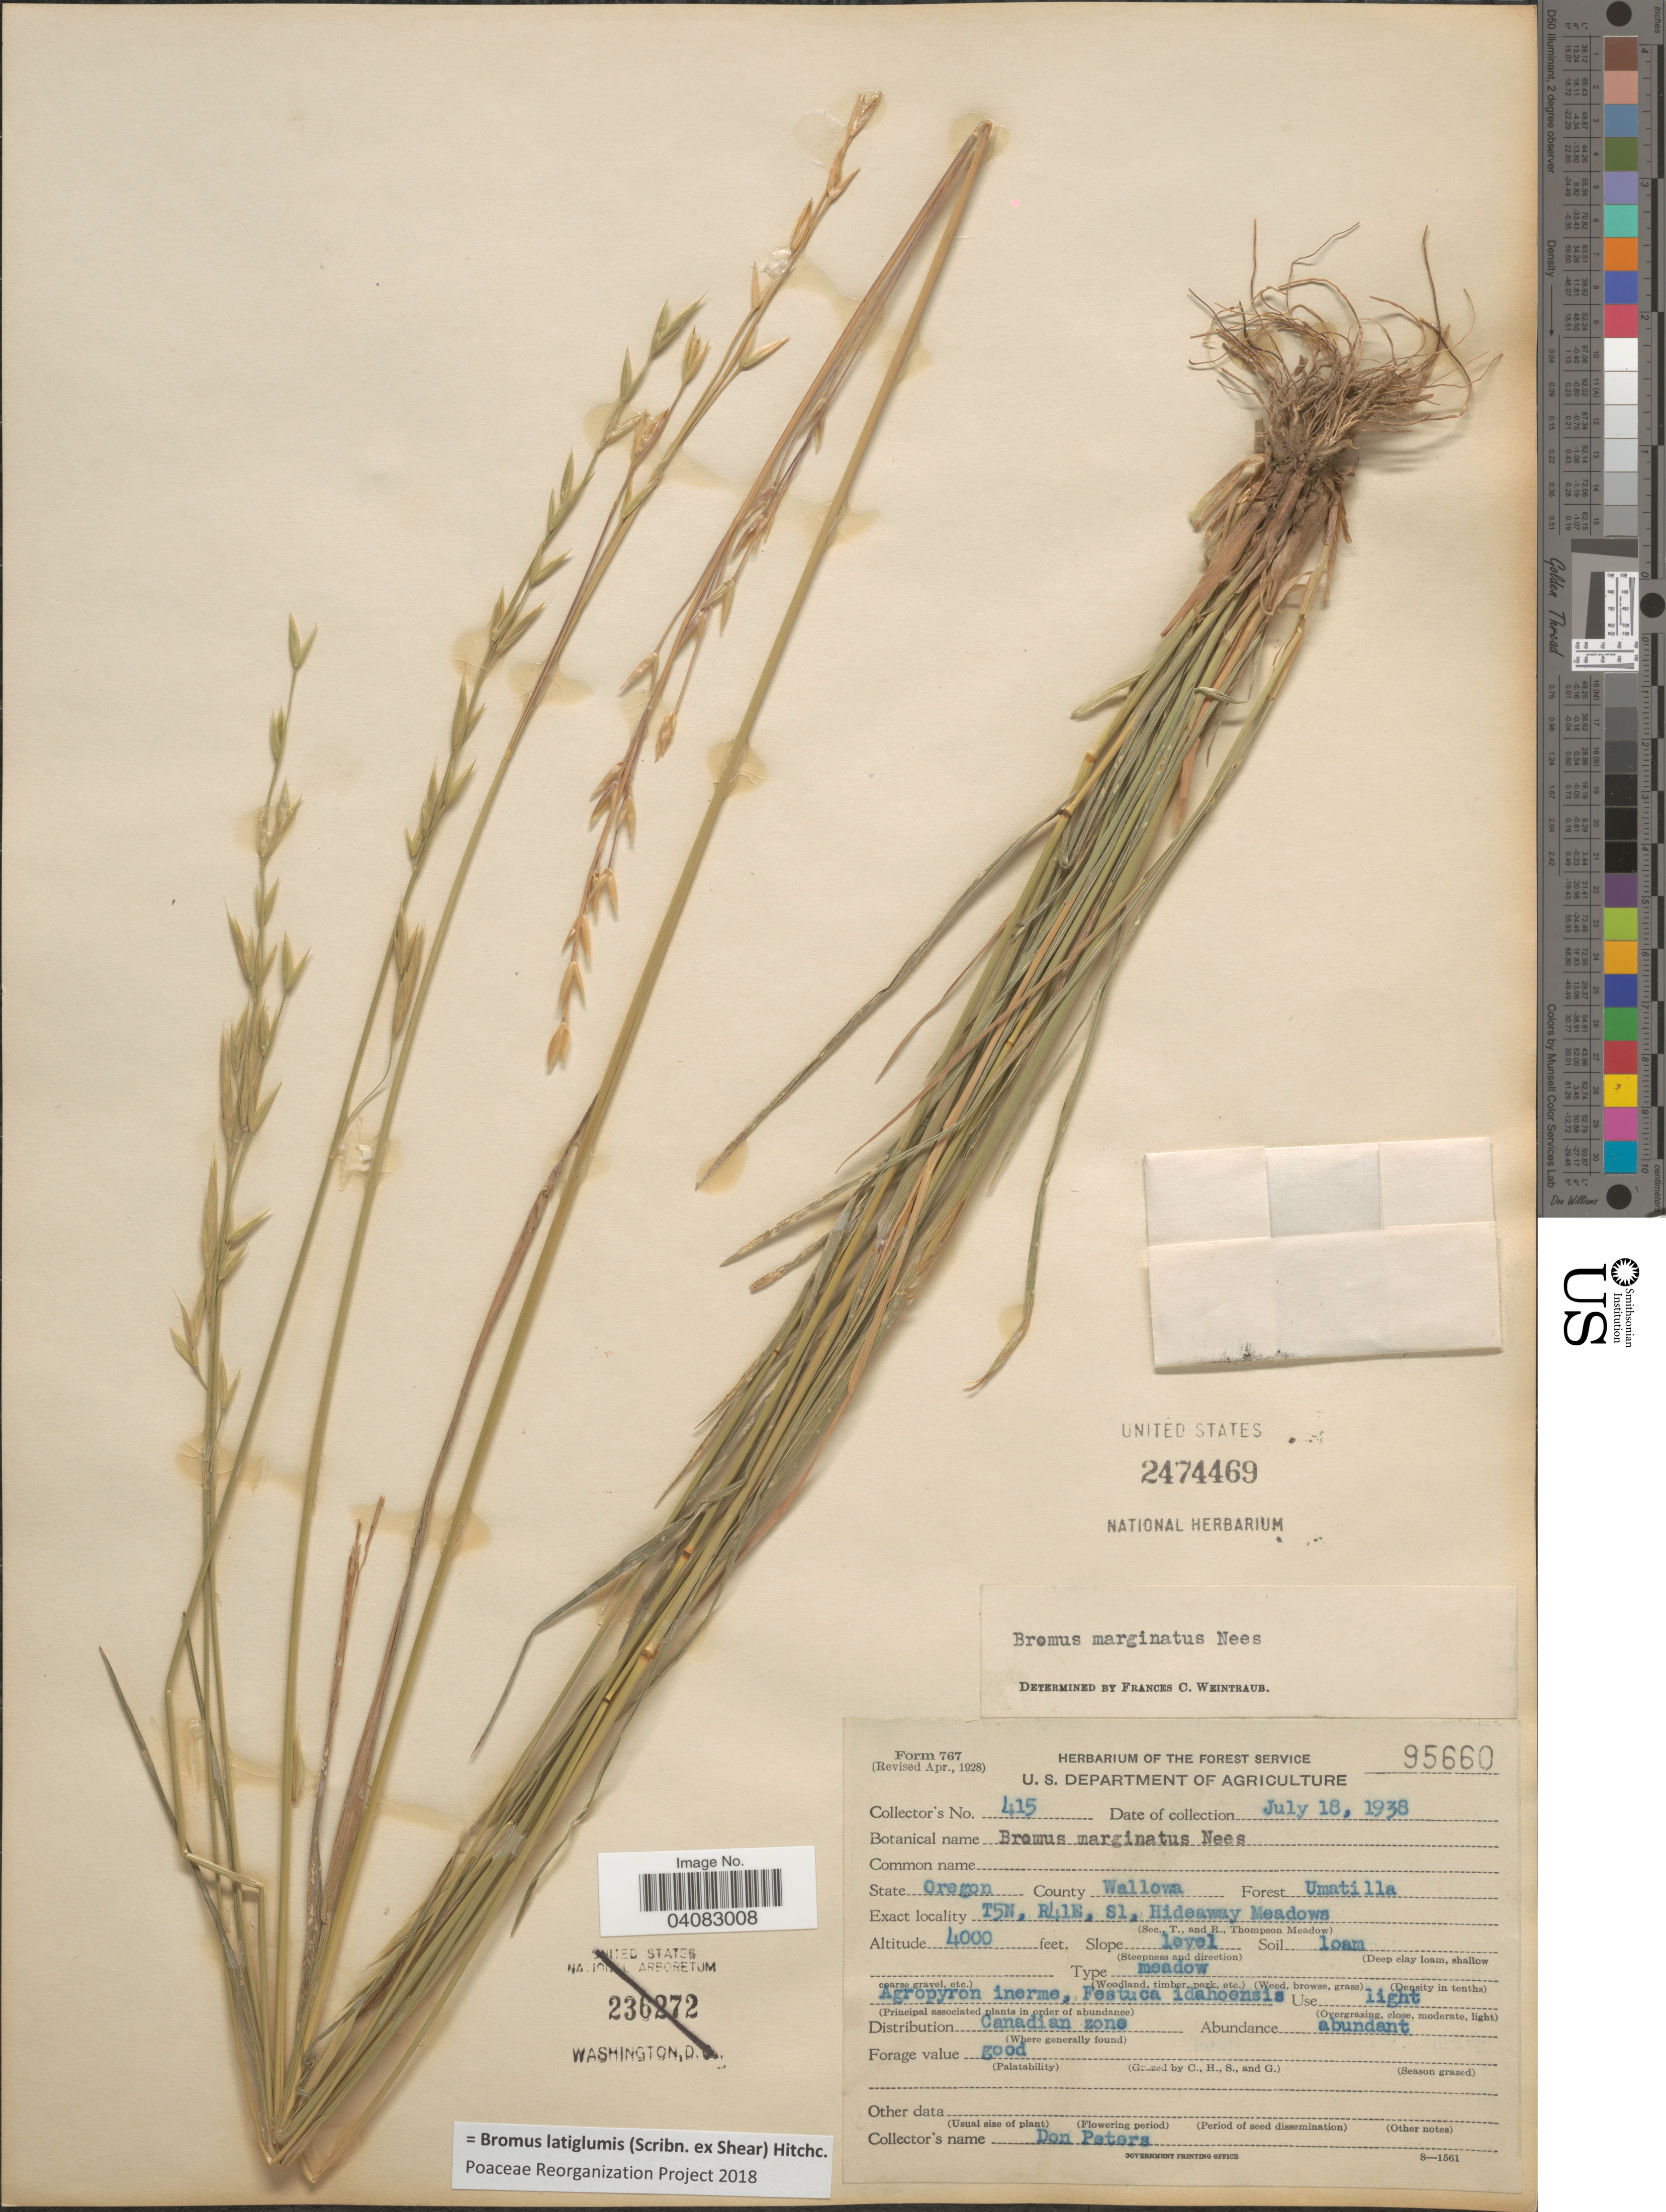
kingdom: Plantae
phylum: Tracheophyta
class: Liliopsida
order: Poales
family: Poaceae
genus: Bromus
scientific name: Bromus latiglumis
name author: (Scribn. ex Shear) Hitchc.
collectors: D. Peters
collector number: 415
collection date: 1938-07-18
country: United States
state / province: Oregon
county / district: Wallowa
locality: County Wallowa. Forest Umtilla. T5N, R41E, S1, Hideaway Meadows.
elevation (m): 1219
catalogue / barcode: US 2474469